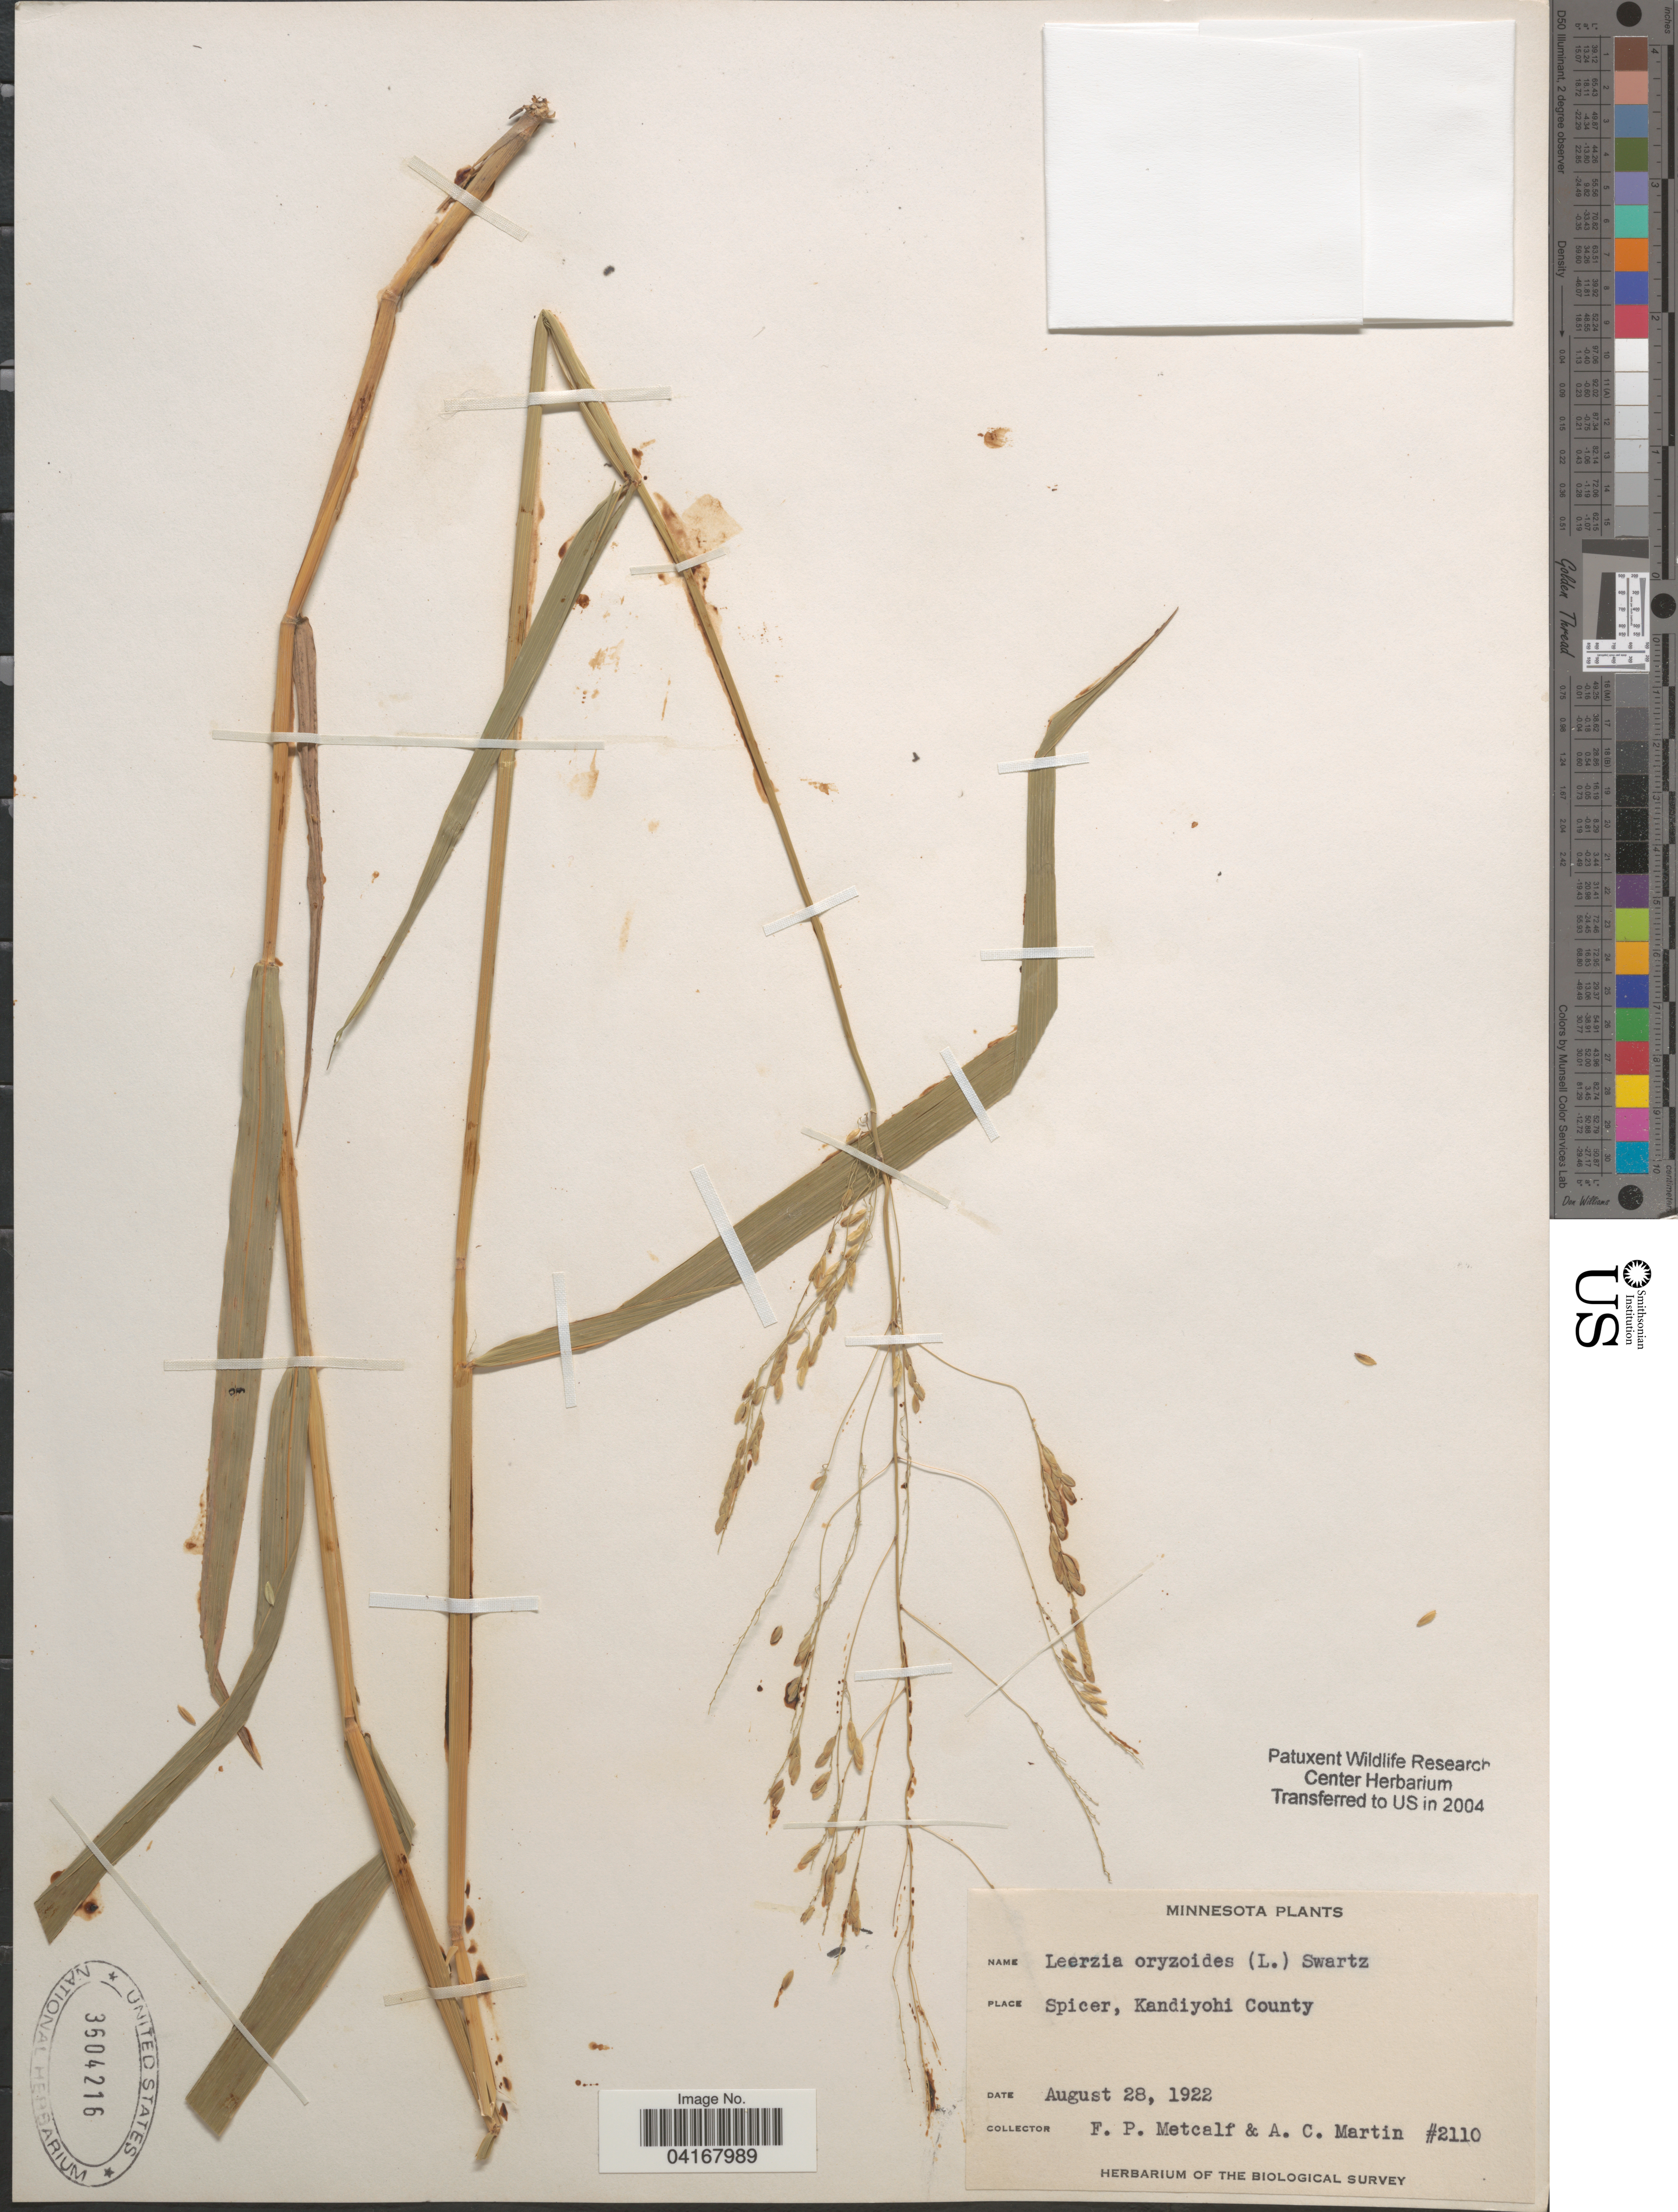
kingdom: Plantae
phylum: Tracheophyta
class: Liliopsida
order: Poales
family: Poaceae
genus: Leersia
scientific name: Leersia oryzoides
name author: (L.) Sw.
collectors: F. Metcalf & A. C. Martin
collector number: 2110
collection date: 1922-08-28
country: United States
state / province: Minnesota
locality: The Biological Survey. Spicer, Kandiyohi County.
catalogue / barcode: US 3604216